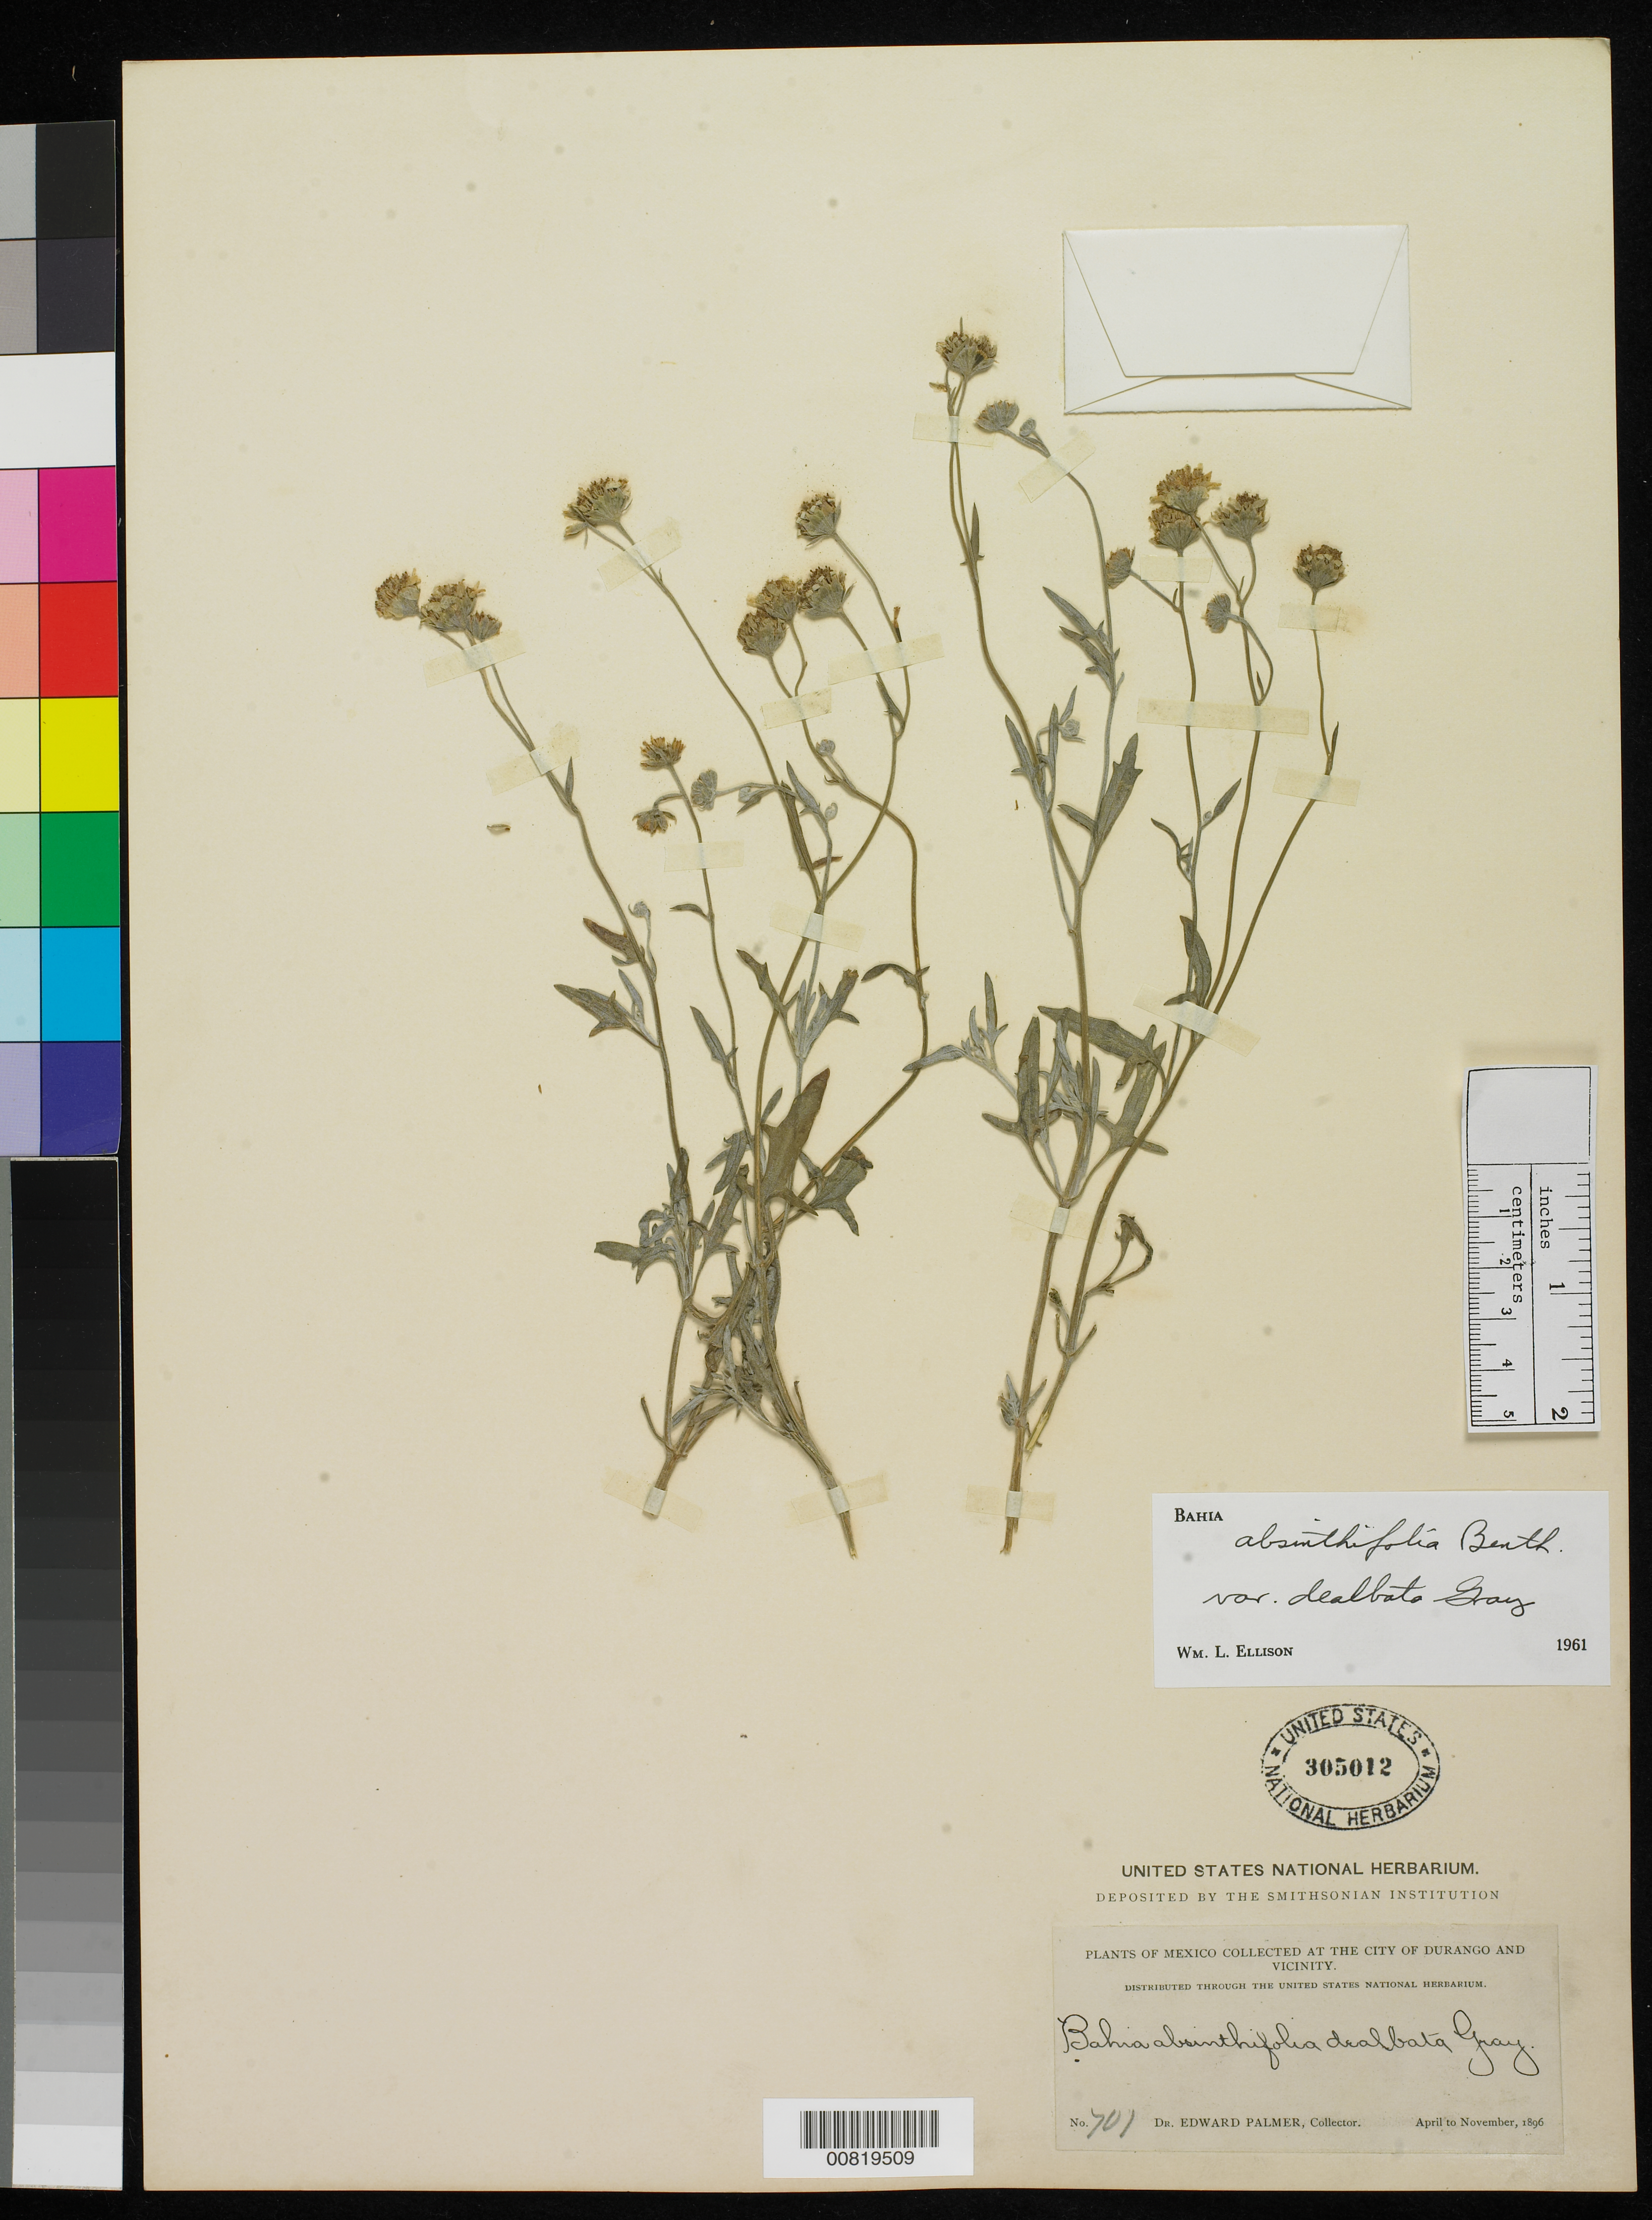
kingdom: Plantae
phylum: Tracheophyta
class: Magnoliopsida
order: Asterales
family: Asteraceae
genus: Bahia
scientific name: Bahia absinthifolia var. dealbata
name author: A. Gray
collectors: E. Palmer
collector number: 701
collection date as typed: Apr 1896 to -- Nov 1896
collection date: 1896-04/1896-11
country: Mexico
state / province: Durango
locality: City of Durango and vicinity.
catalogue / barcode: US 305012